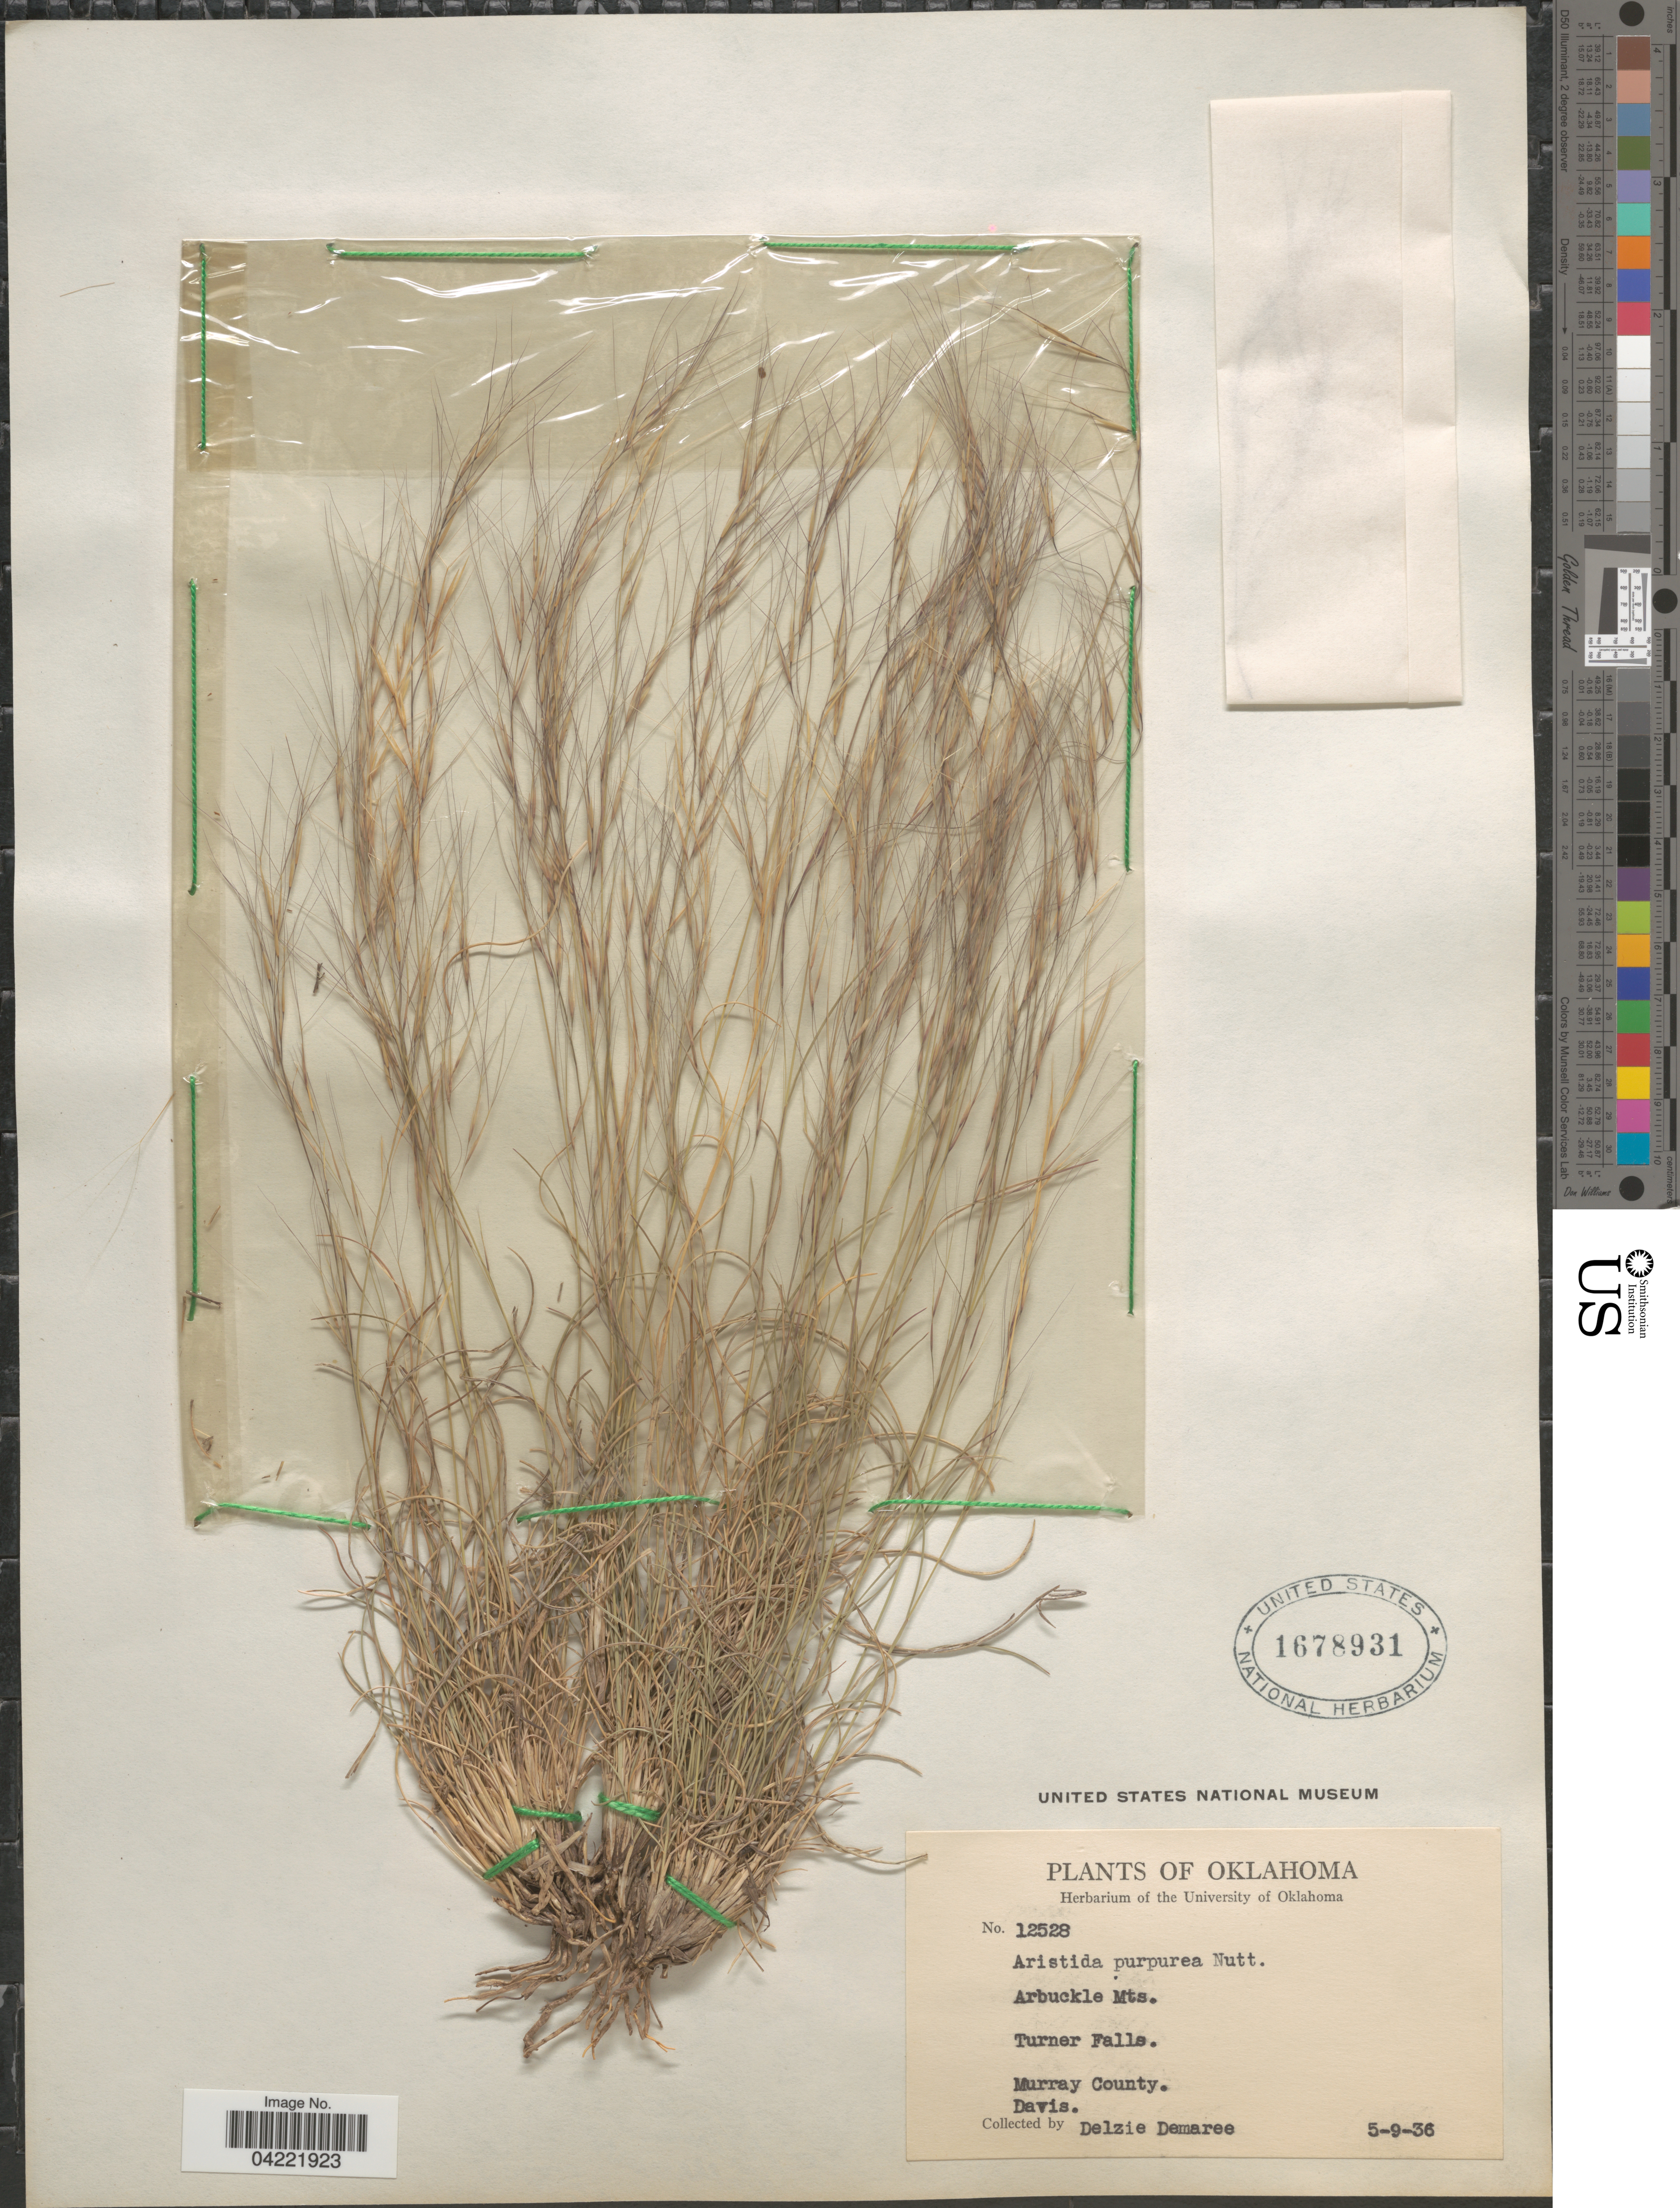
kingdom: Plantae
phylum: Tracheophyta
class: Liliopsida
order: Poales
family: Poaceae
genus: Aristida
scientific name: Aristida purpurea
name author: Nutt.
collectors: D. Demaree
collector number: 12528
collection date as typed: Transcribed d/m/y: 9/5/36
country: United States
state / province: Oklahoma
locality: Arbuckle Mts. Turner Falls. Murray County. Davis.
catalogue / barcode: US 1678931